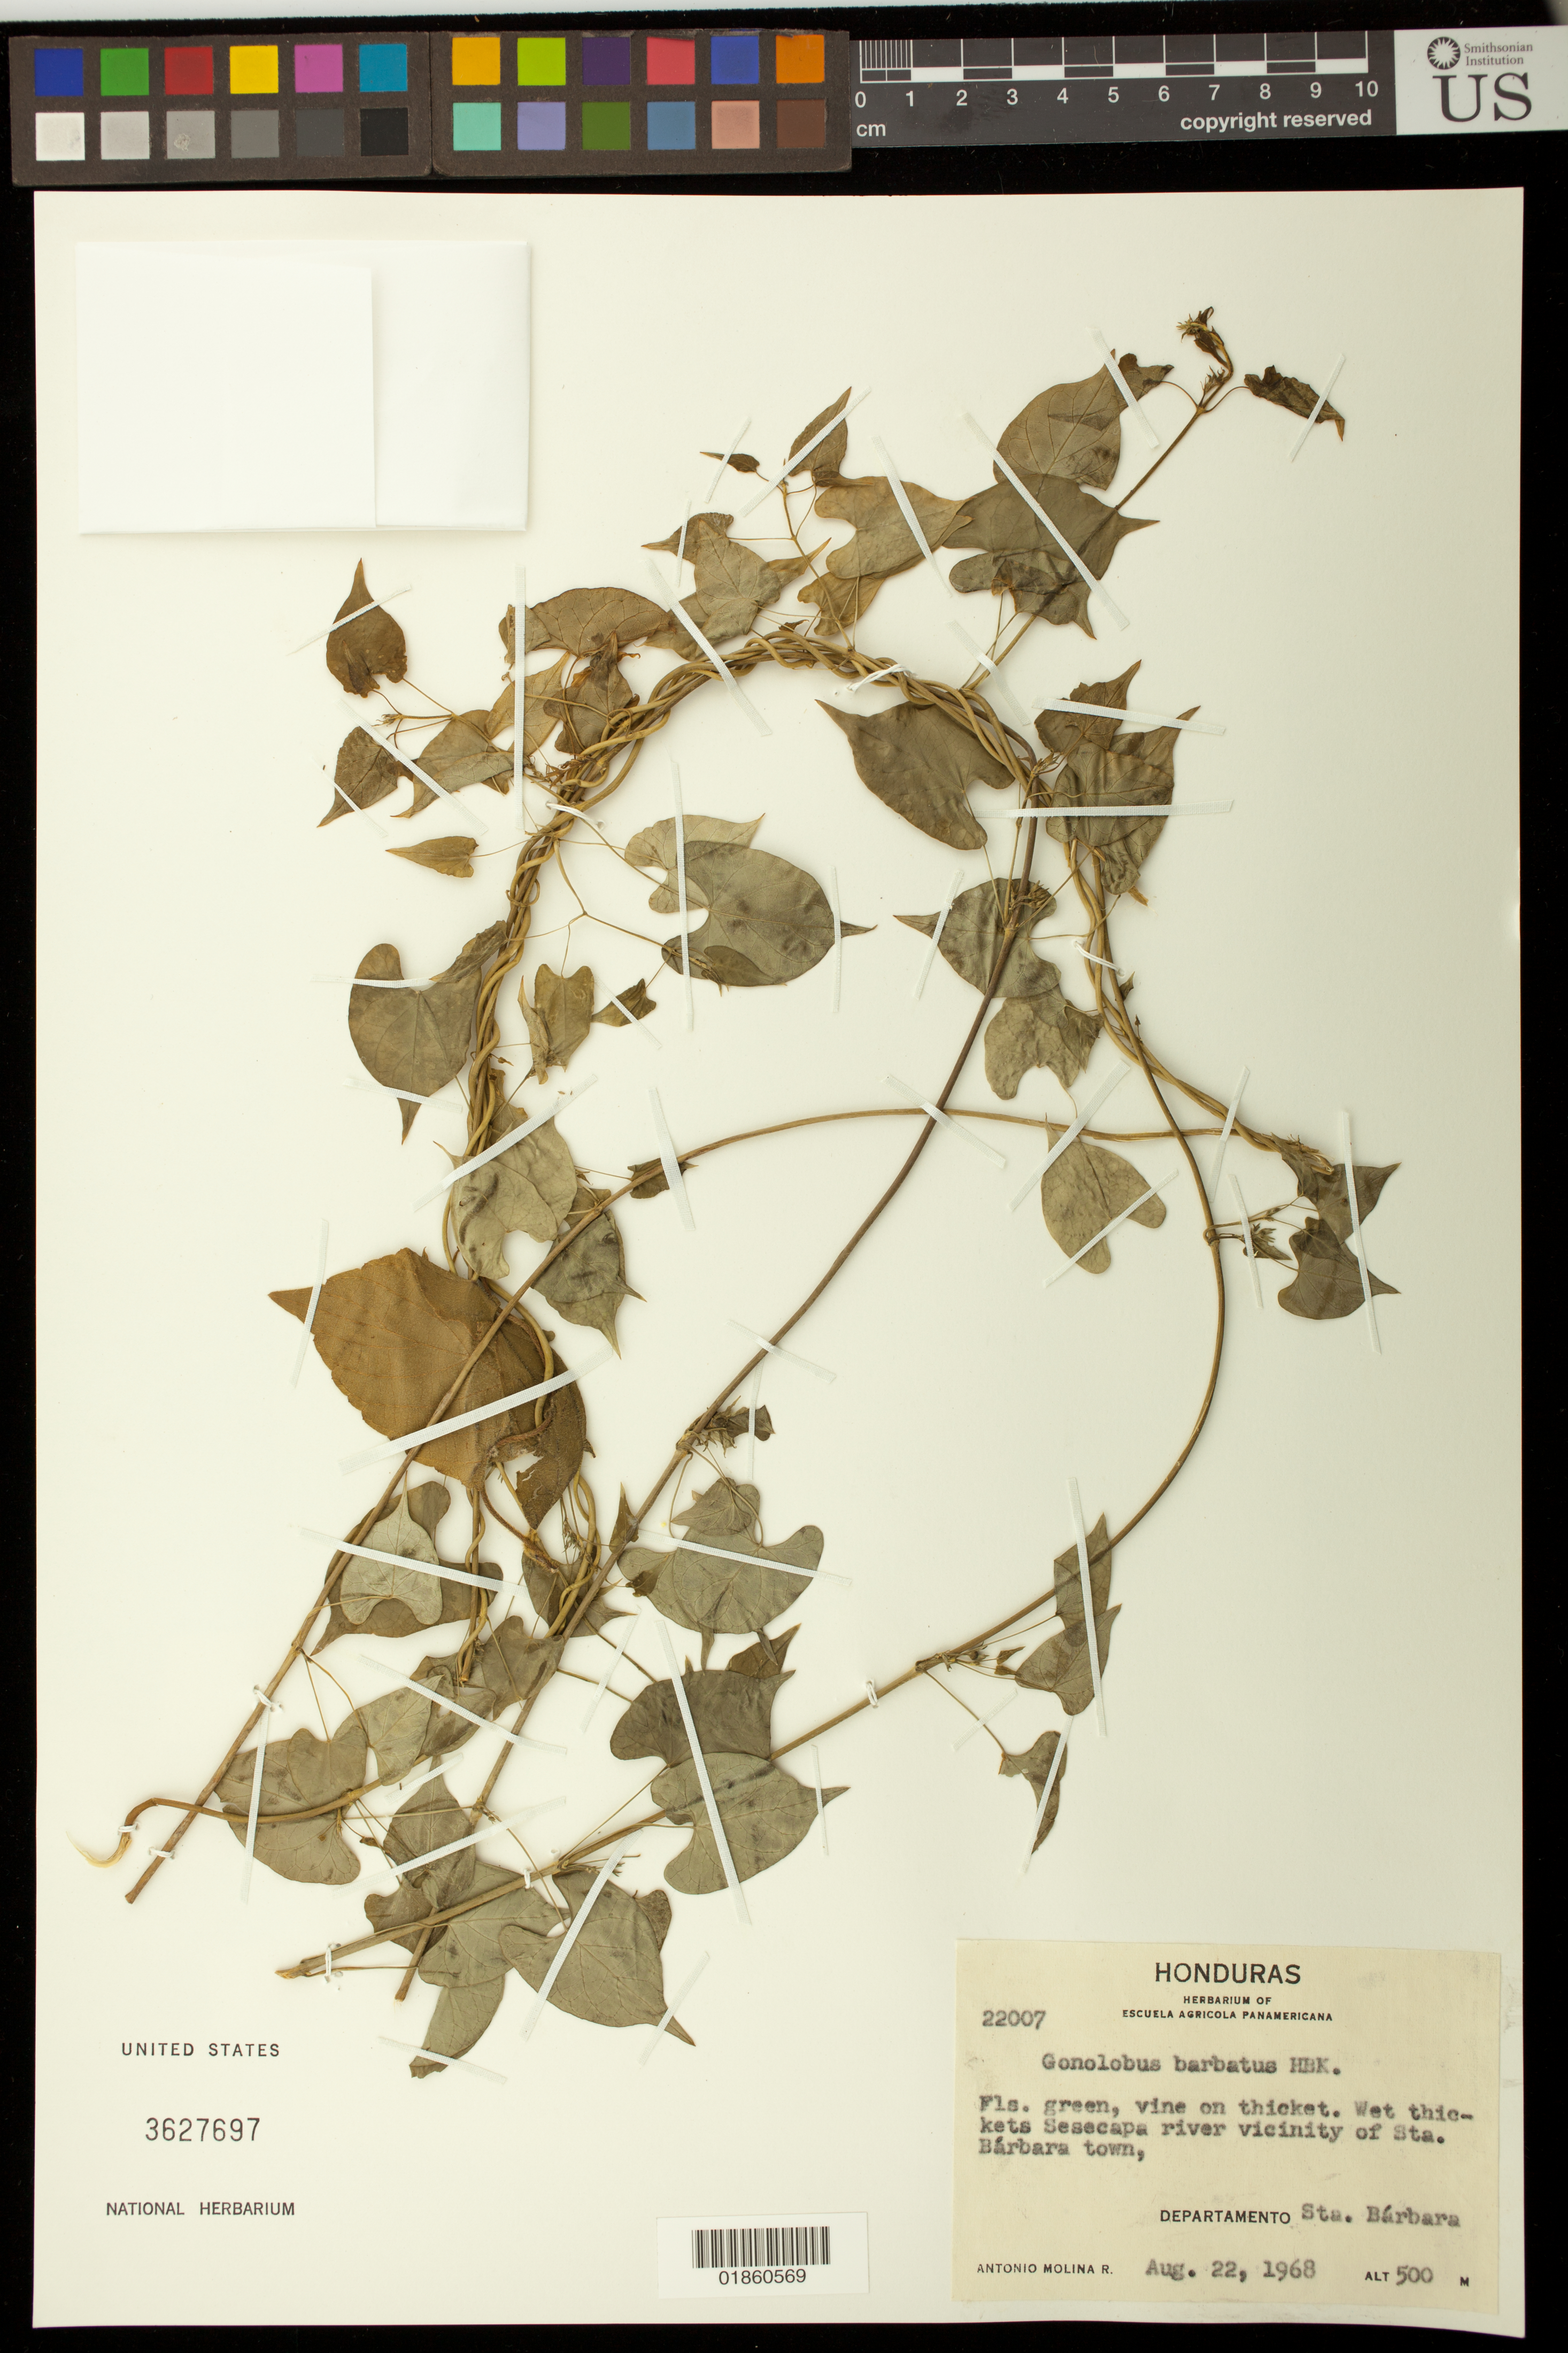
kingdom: Plantae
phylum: Tracheophyta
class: Magnoliopsida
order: Gentianales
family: Apocynaceae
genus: Gonolobus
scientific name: Gonolobus barbatus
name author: Kunth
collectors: A. Molina R.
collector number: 22007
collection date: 1968-08-22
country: Honduras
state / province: Santa Bárbara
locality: Sesecapa river vicinity of Sta. Bárbara town.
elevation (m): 500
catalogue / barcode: US 3627697